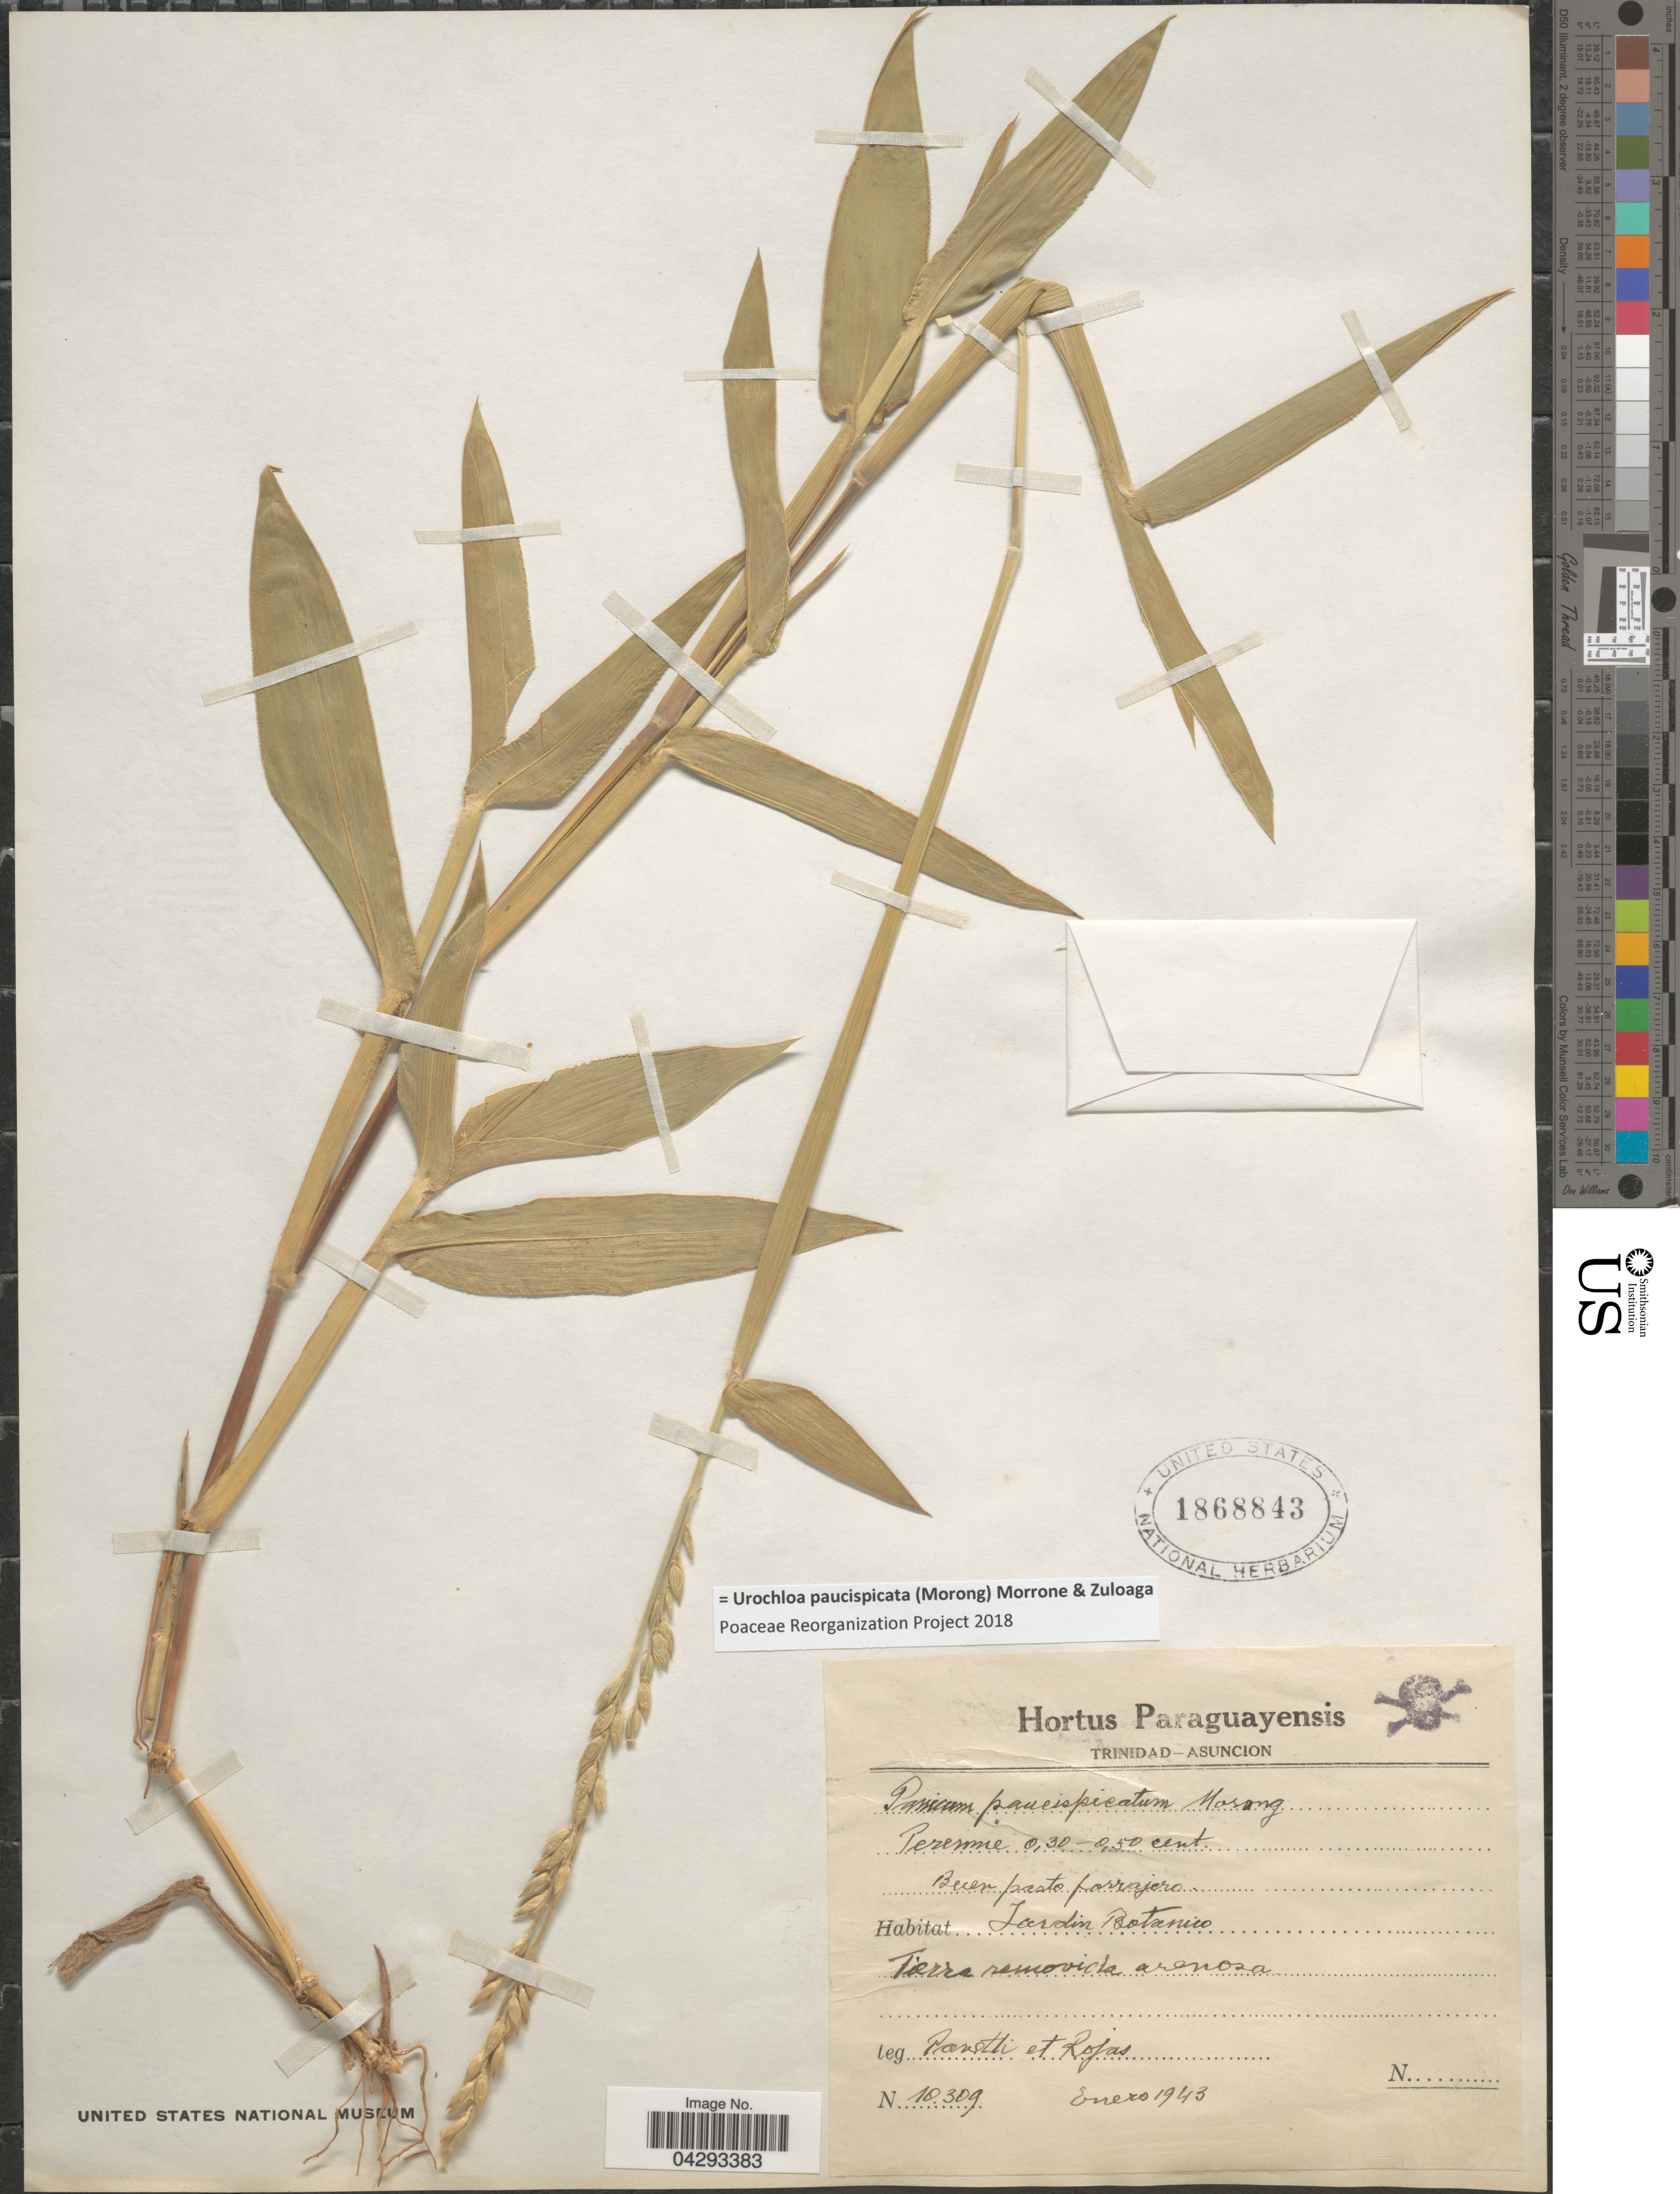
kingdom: Plantae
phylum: Tracheophyta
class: Liliopsida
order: Poales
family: Poaceae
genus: Urochloa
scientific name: Urochloa paucispicata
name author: (Morong) Morrone & Zuloaga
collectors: Pravetti & Rojas, --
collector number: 10309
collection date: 1943-01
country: Paraguay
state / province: Asuncion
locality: Jardin Botanico. Tierre removick arenosa.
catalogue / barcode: US 1868843